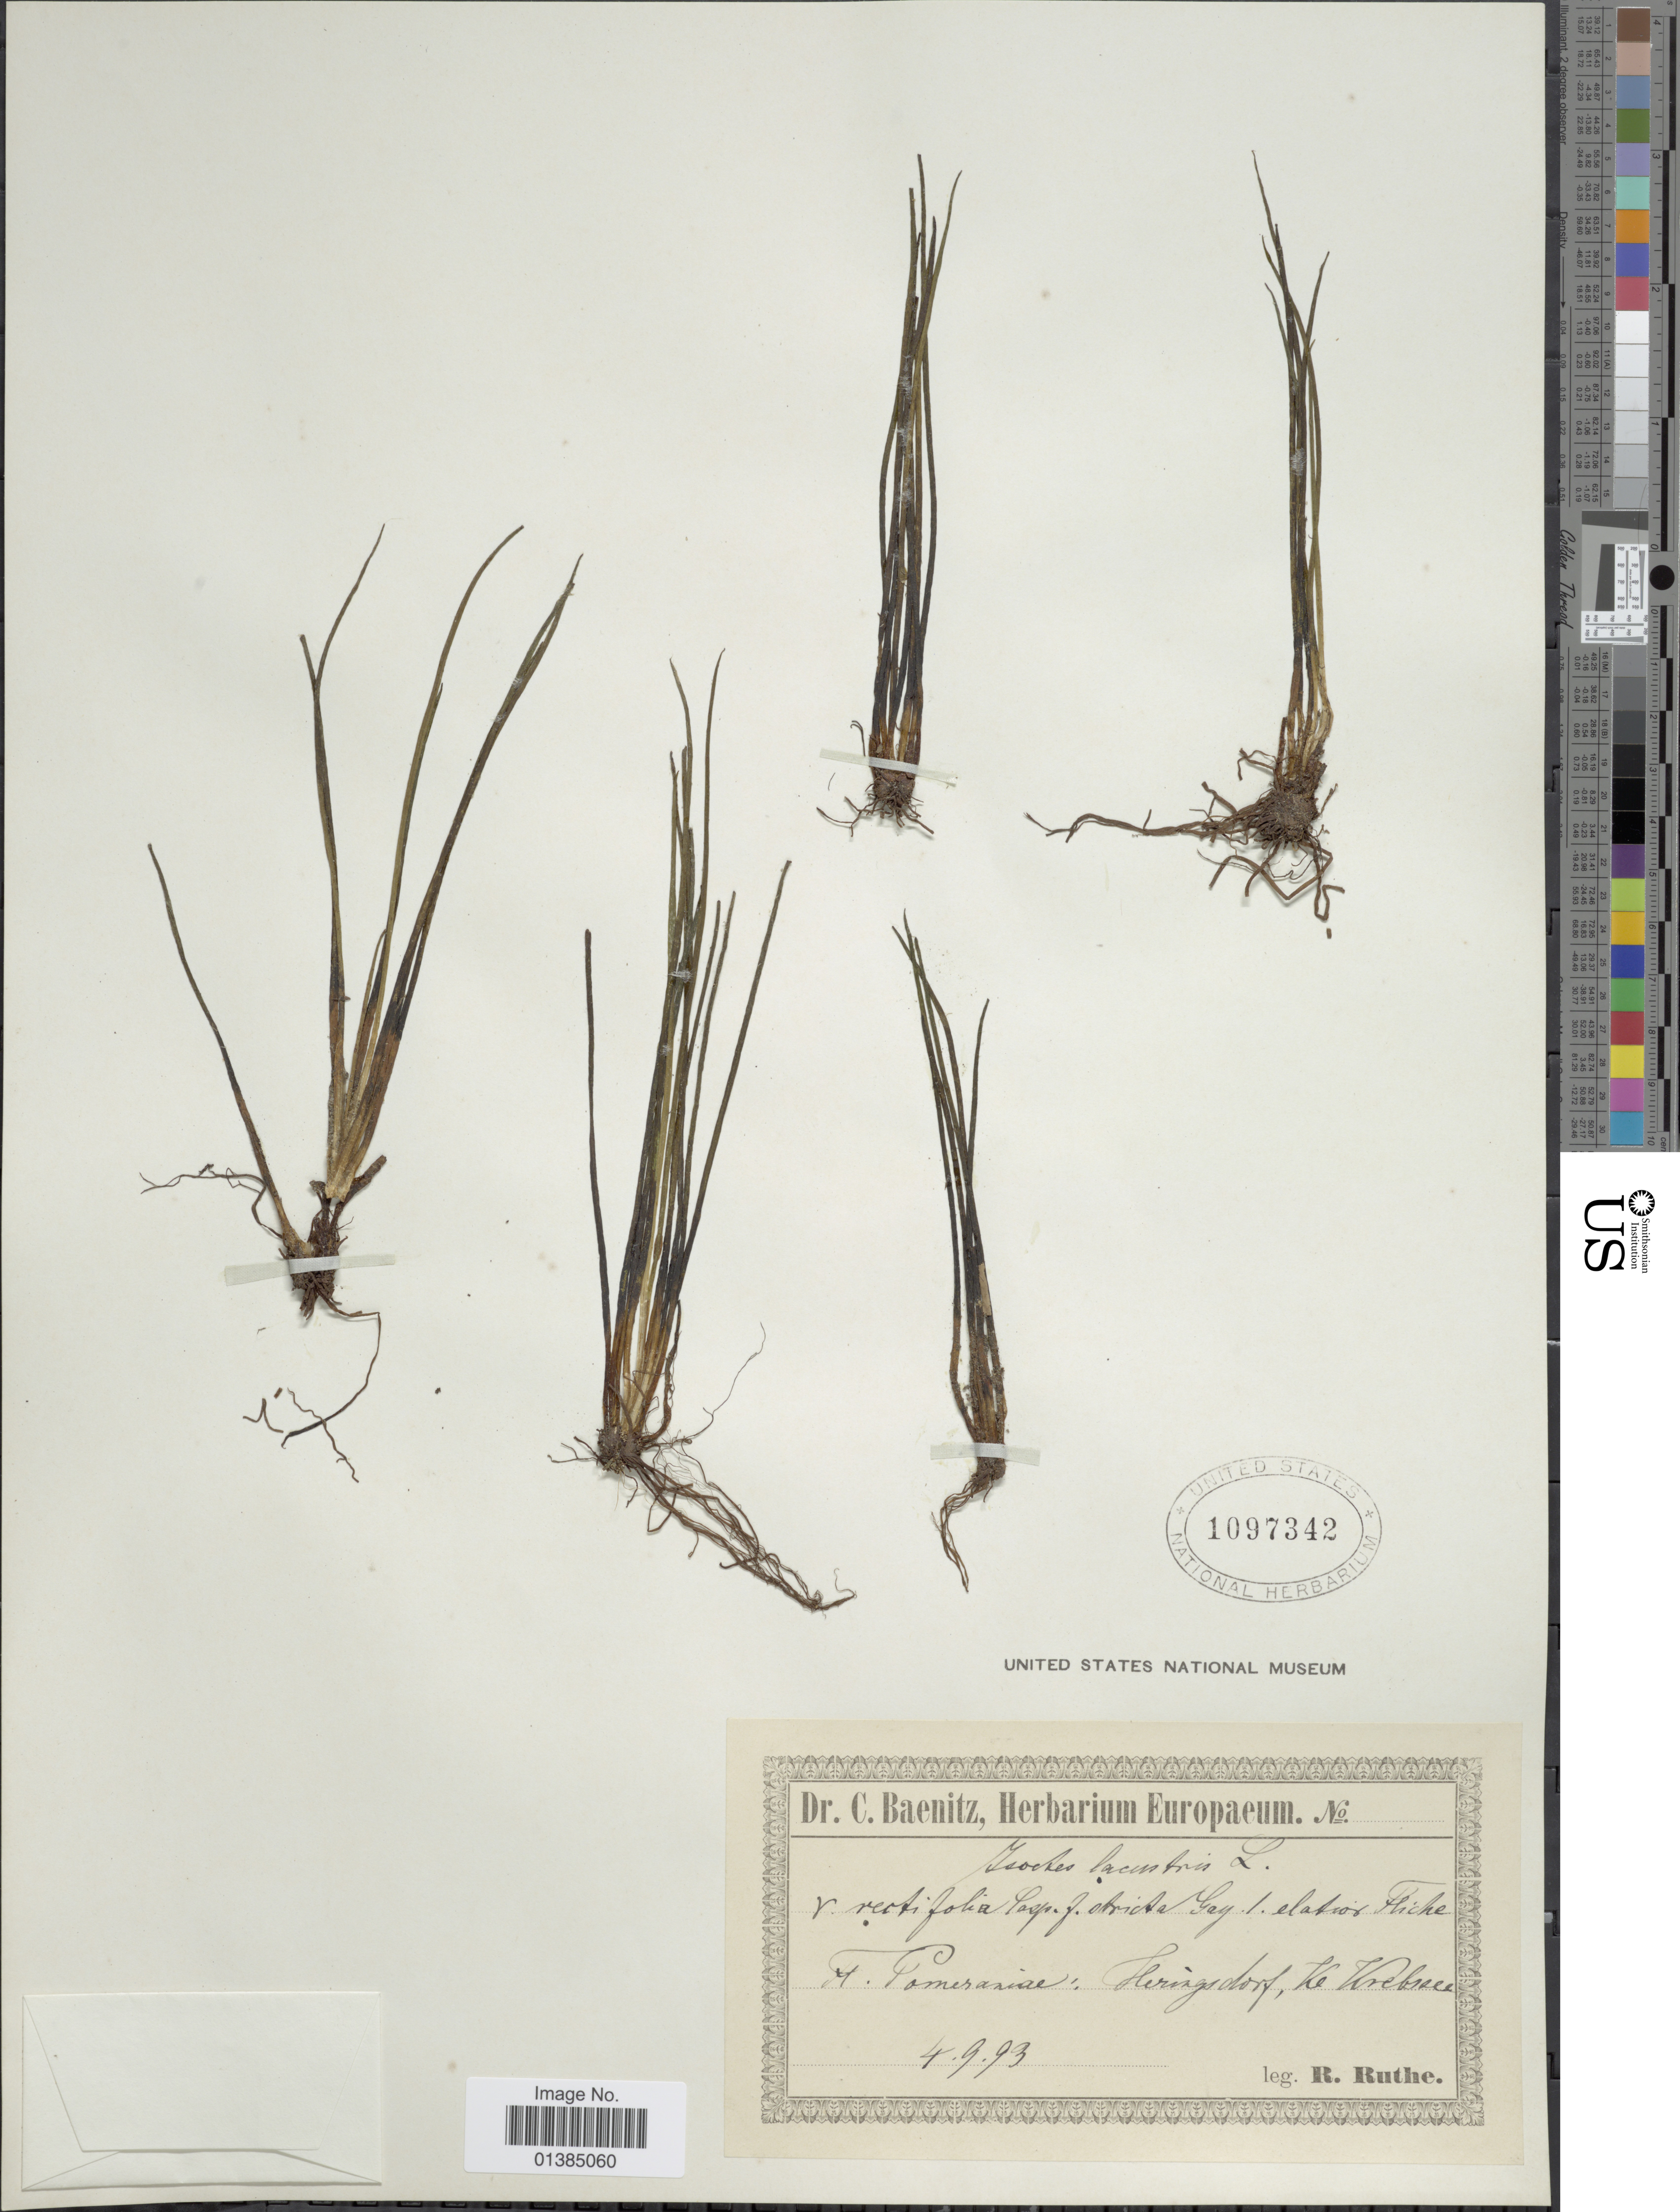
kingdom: Plantae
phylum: Tracheophyta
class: Lycopodiopsida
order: Isoetales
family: Isoetaceae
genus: Isoetes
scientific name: Isoetes lacustris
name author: L.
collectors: R. Ruthe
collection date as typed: Transcribed d/m/y: 4/9/93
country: Germany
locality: Fl. Pomeraniae: Heringsdorf, Ke Krebssee.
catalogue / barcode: US 1097342